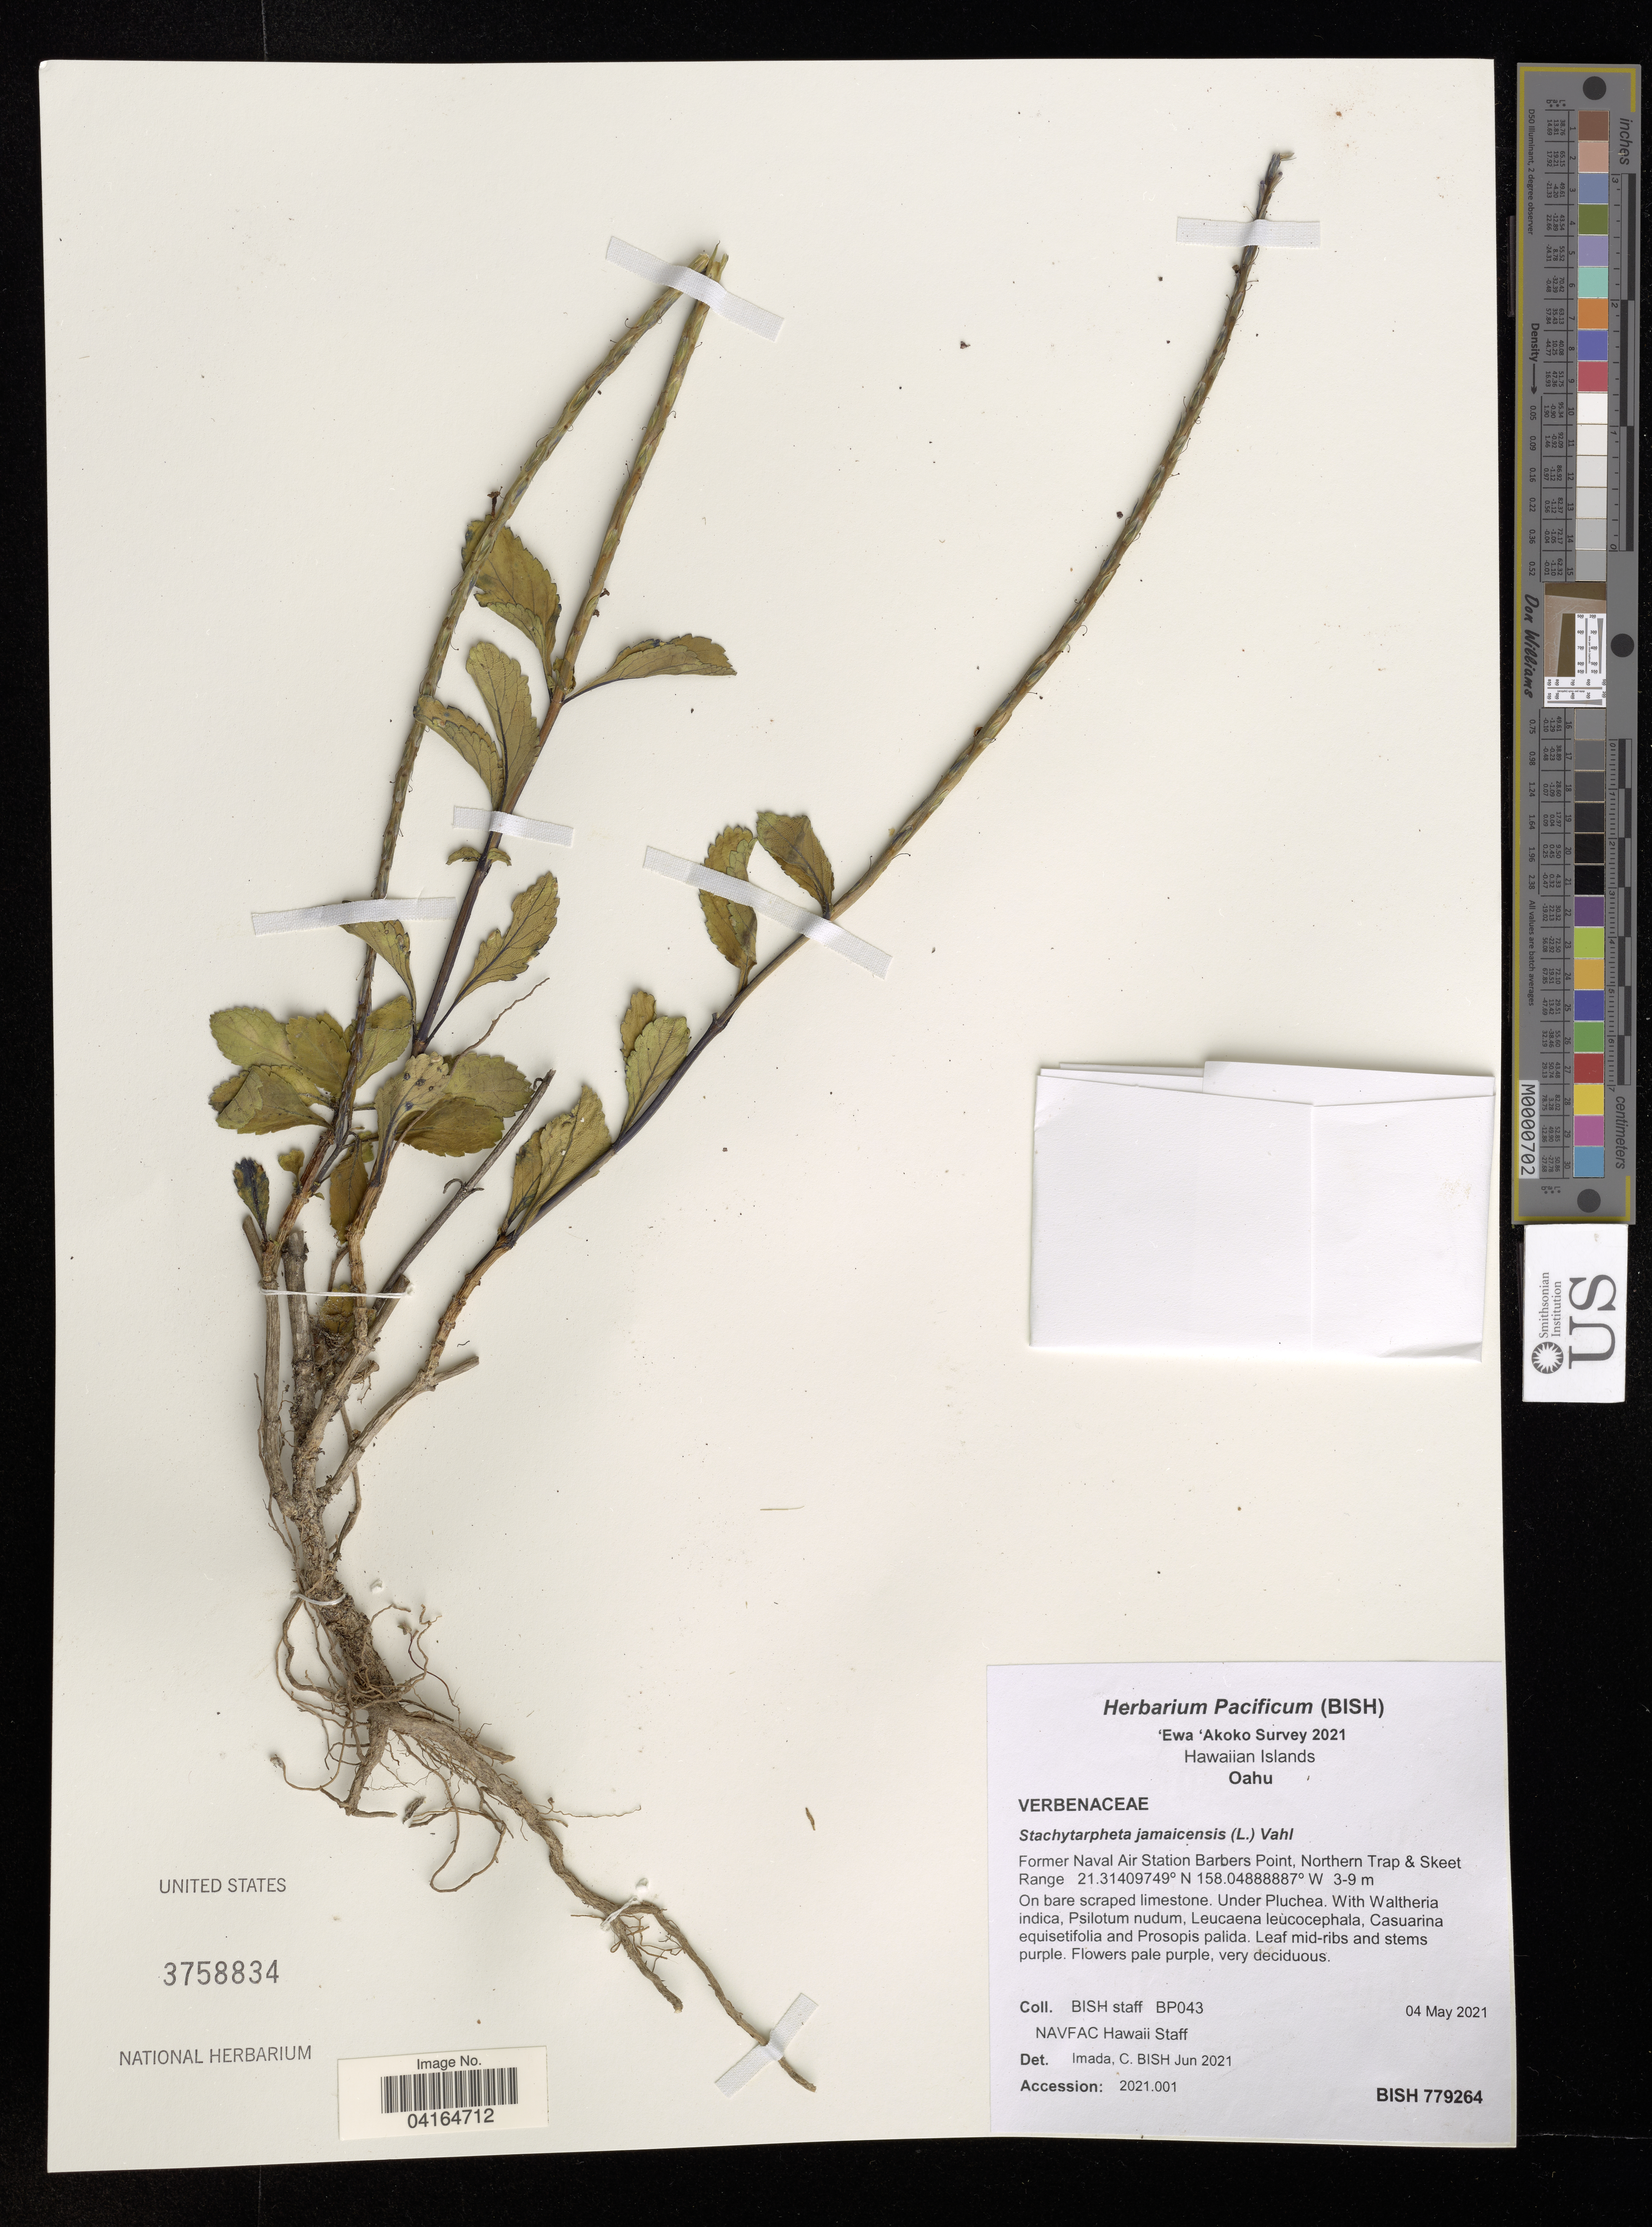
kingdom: Plantae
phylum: Tracheophyta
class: Magnoliopsida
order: Lamiales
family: Verbenaceae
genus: Stachytarpheta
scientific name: Stachytarpheta jamaicensis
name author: (L.) Vahl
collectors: Bernice P. Bishop Museum & N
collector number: BP043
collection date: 2021-05-04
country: United States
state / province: Hawaii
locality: Hawaiian Islands. Oahu. Former Naval Air Station Barbers Point, Northern Trap & Skeet Range.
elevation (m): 3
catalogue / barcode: US 3758834